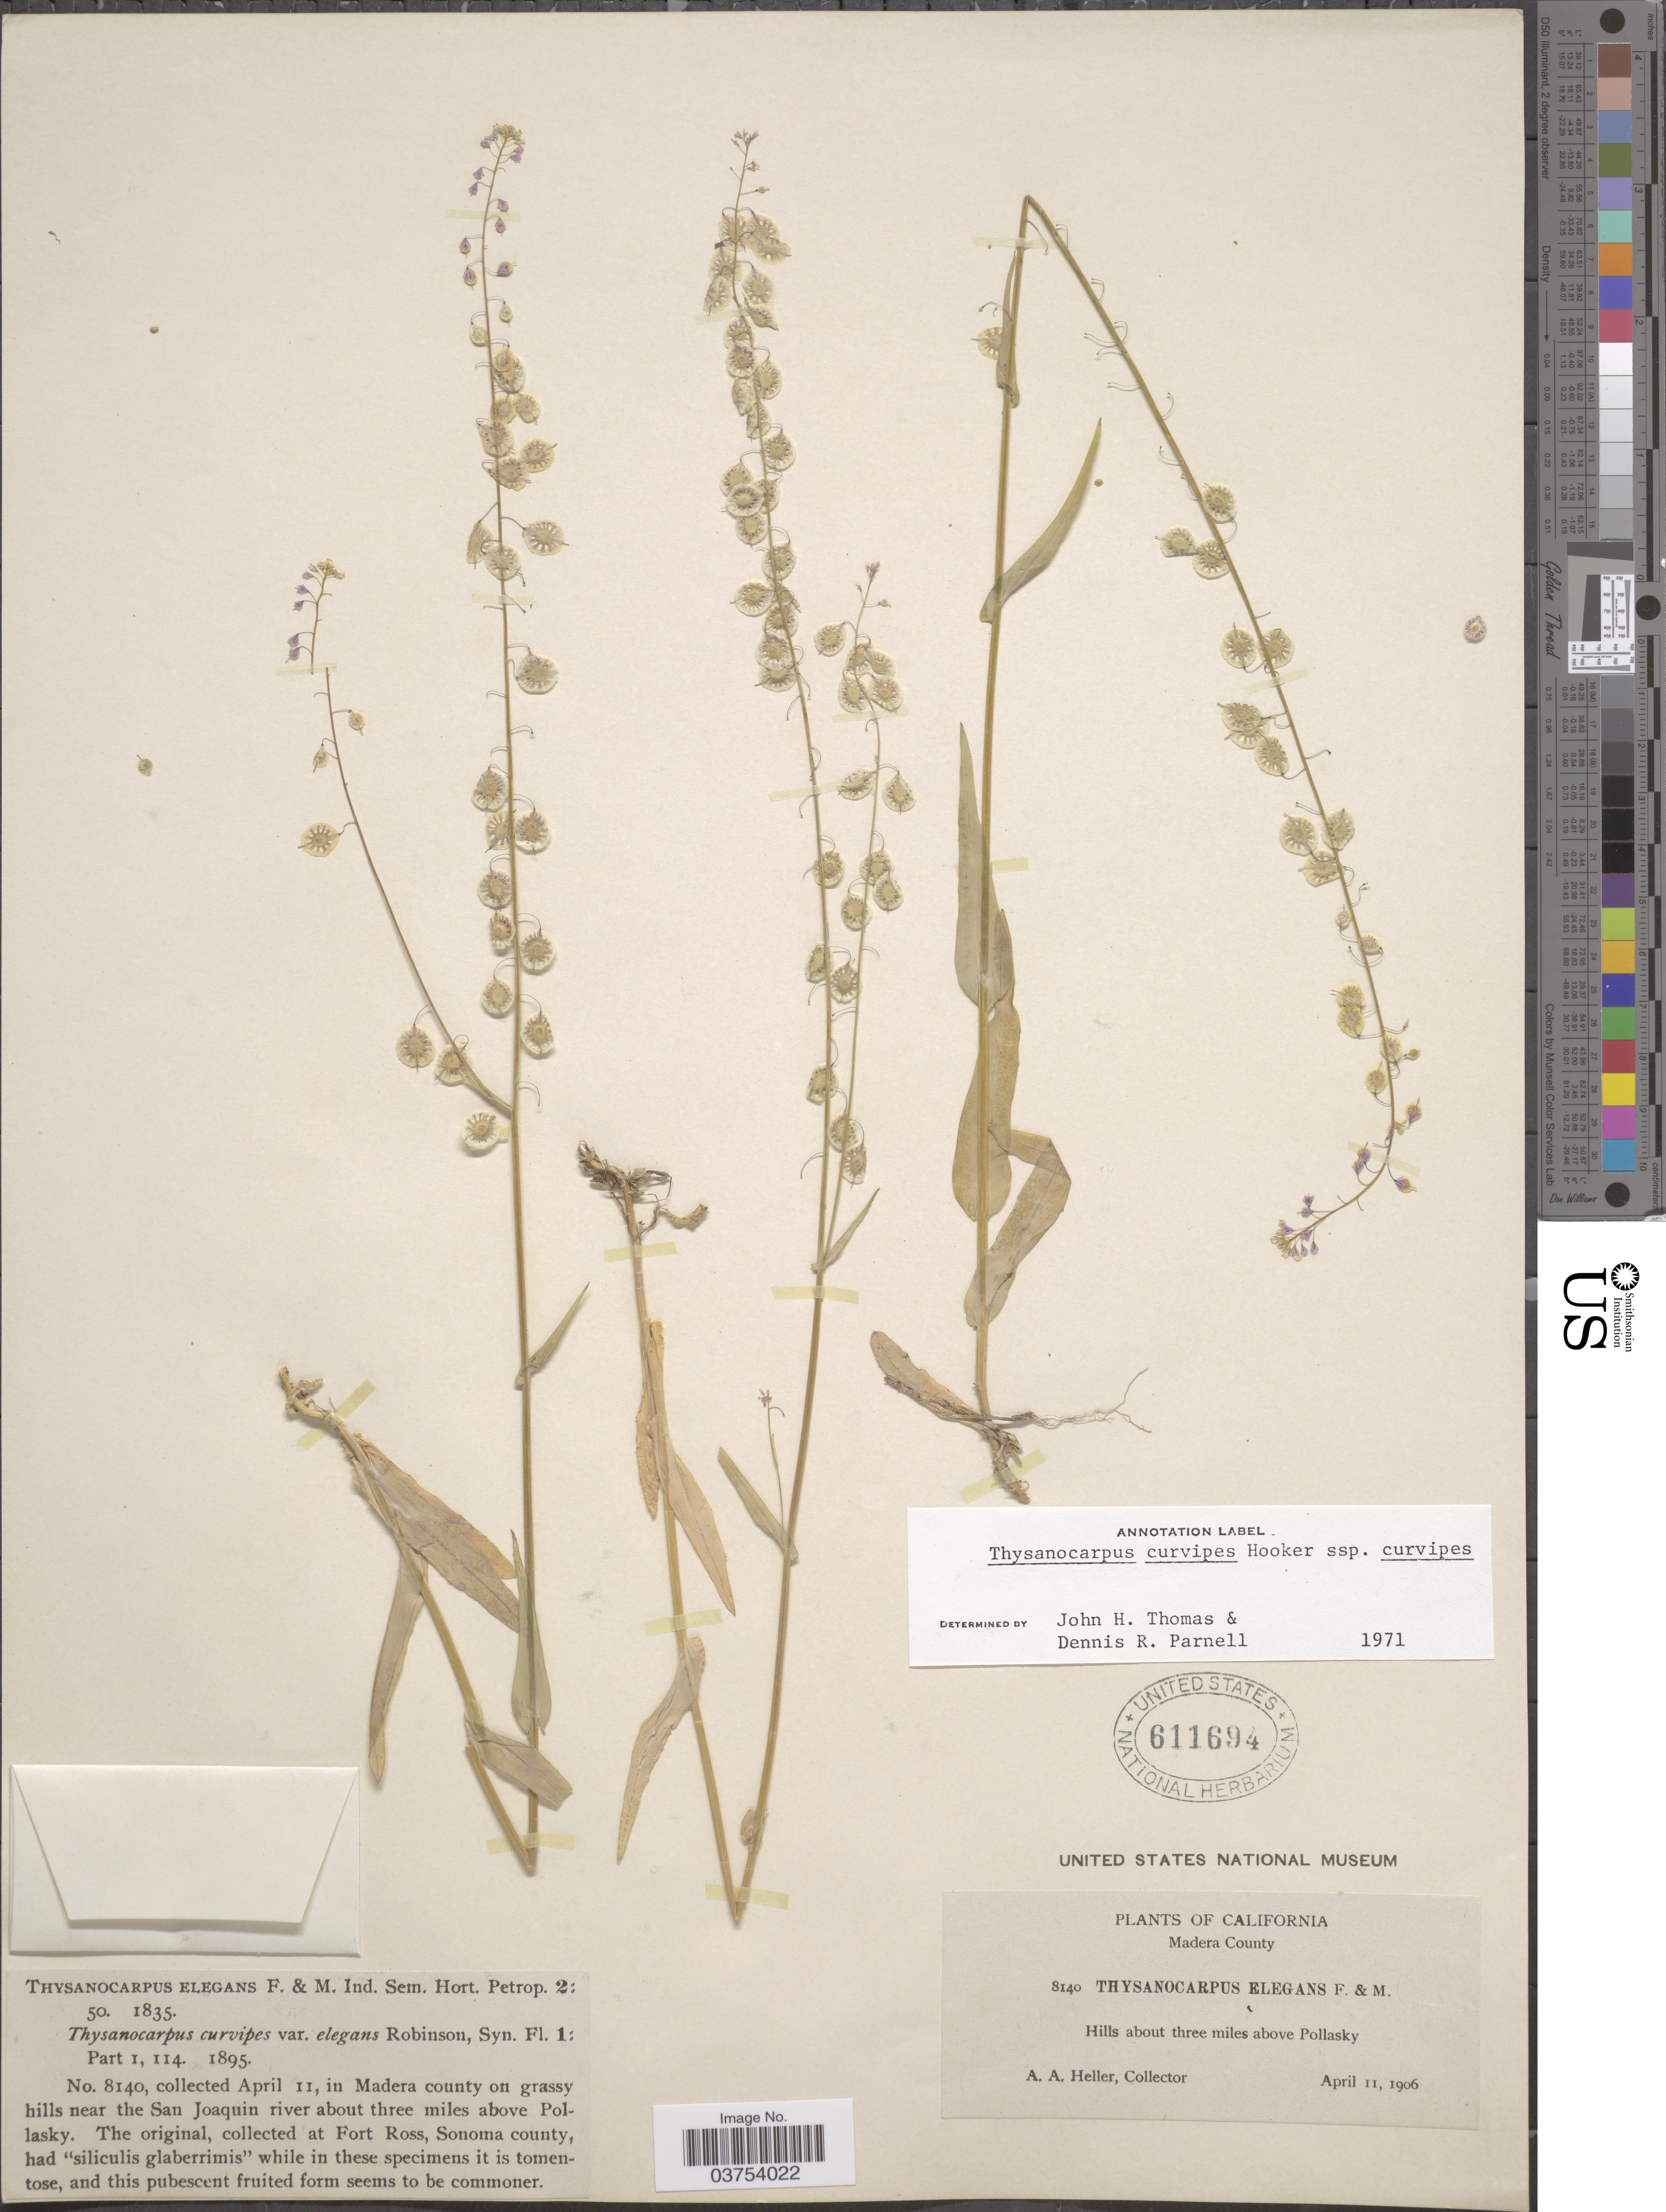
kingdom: Plantae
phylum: Tracheophyta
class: Magnoliopsida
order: Brassicales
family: Brassicaceae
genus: Thysanocarpus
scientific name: Thysanocarpus curvipes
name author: Hook.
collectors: A. A. Heller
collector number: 8140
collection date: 1906-04-11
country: United States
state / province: California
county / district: Madera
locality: Madera County. Hills about three miles above Pollasky. On grassy hills near the San Joaquin river about three miles above Pollasky.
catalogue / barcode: US 611694